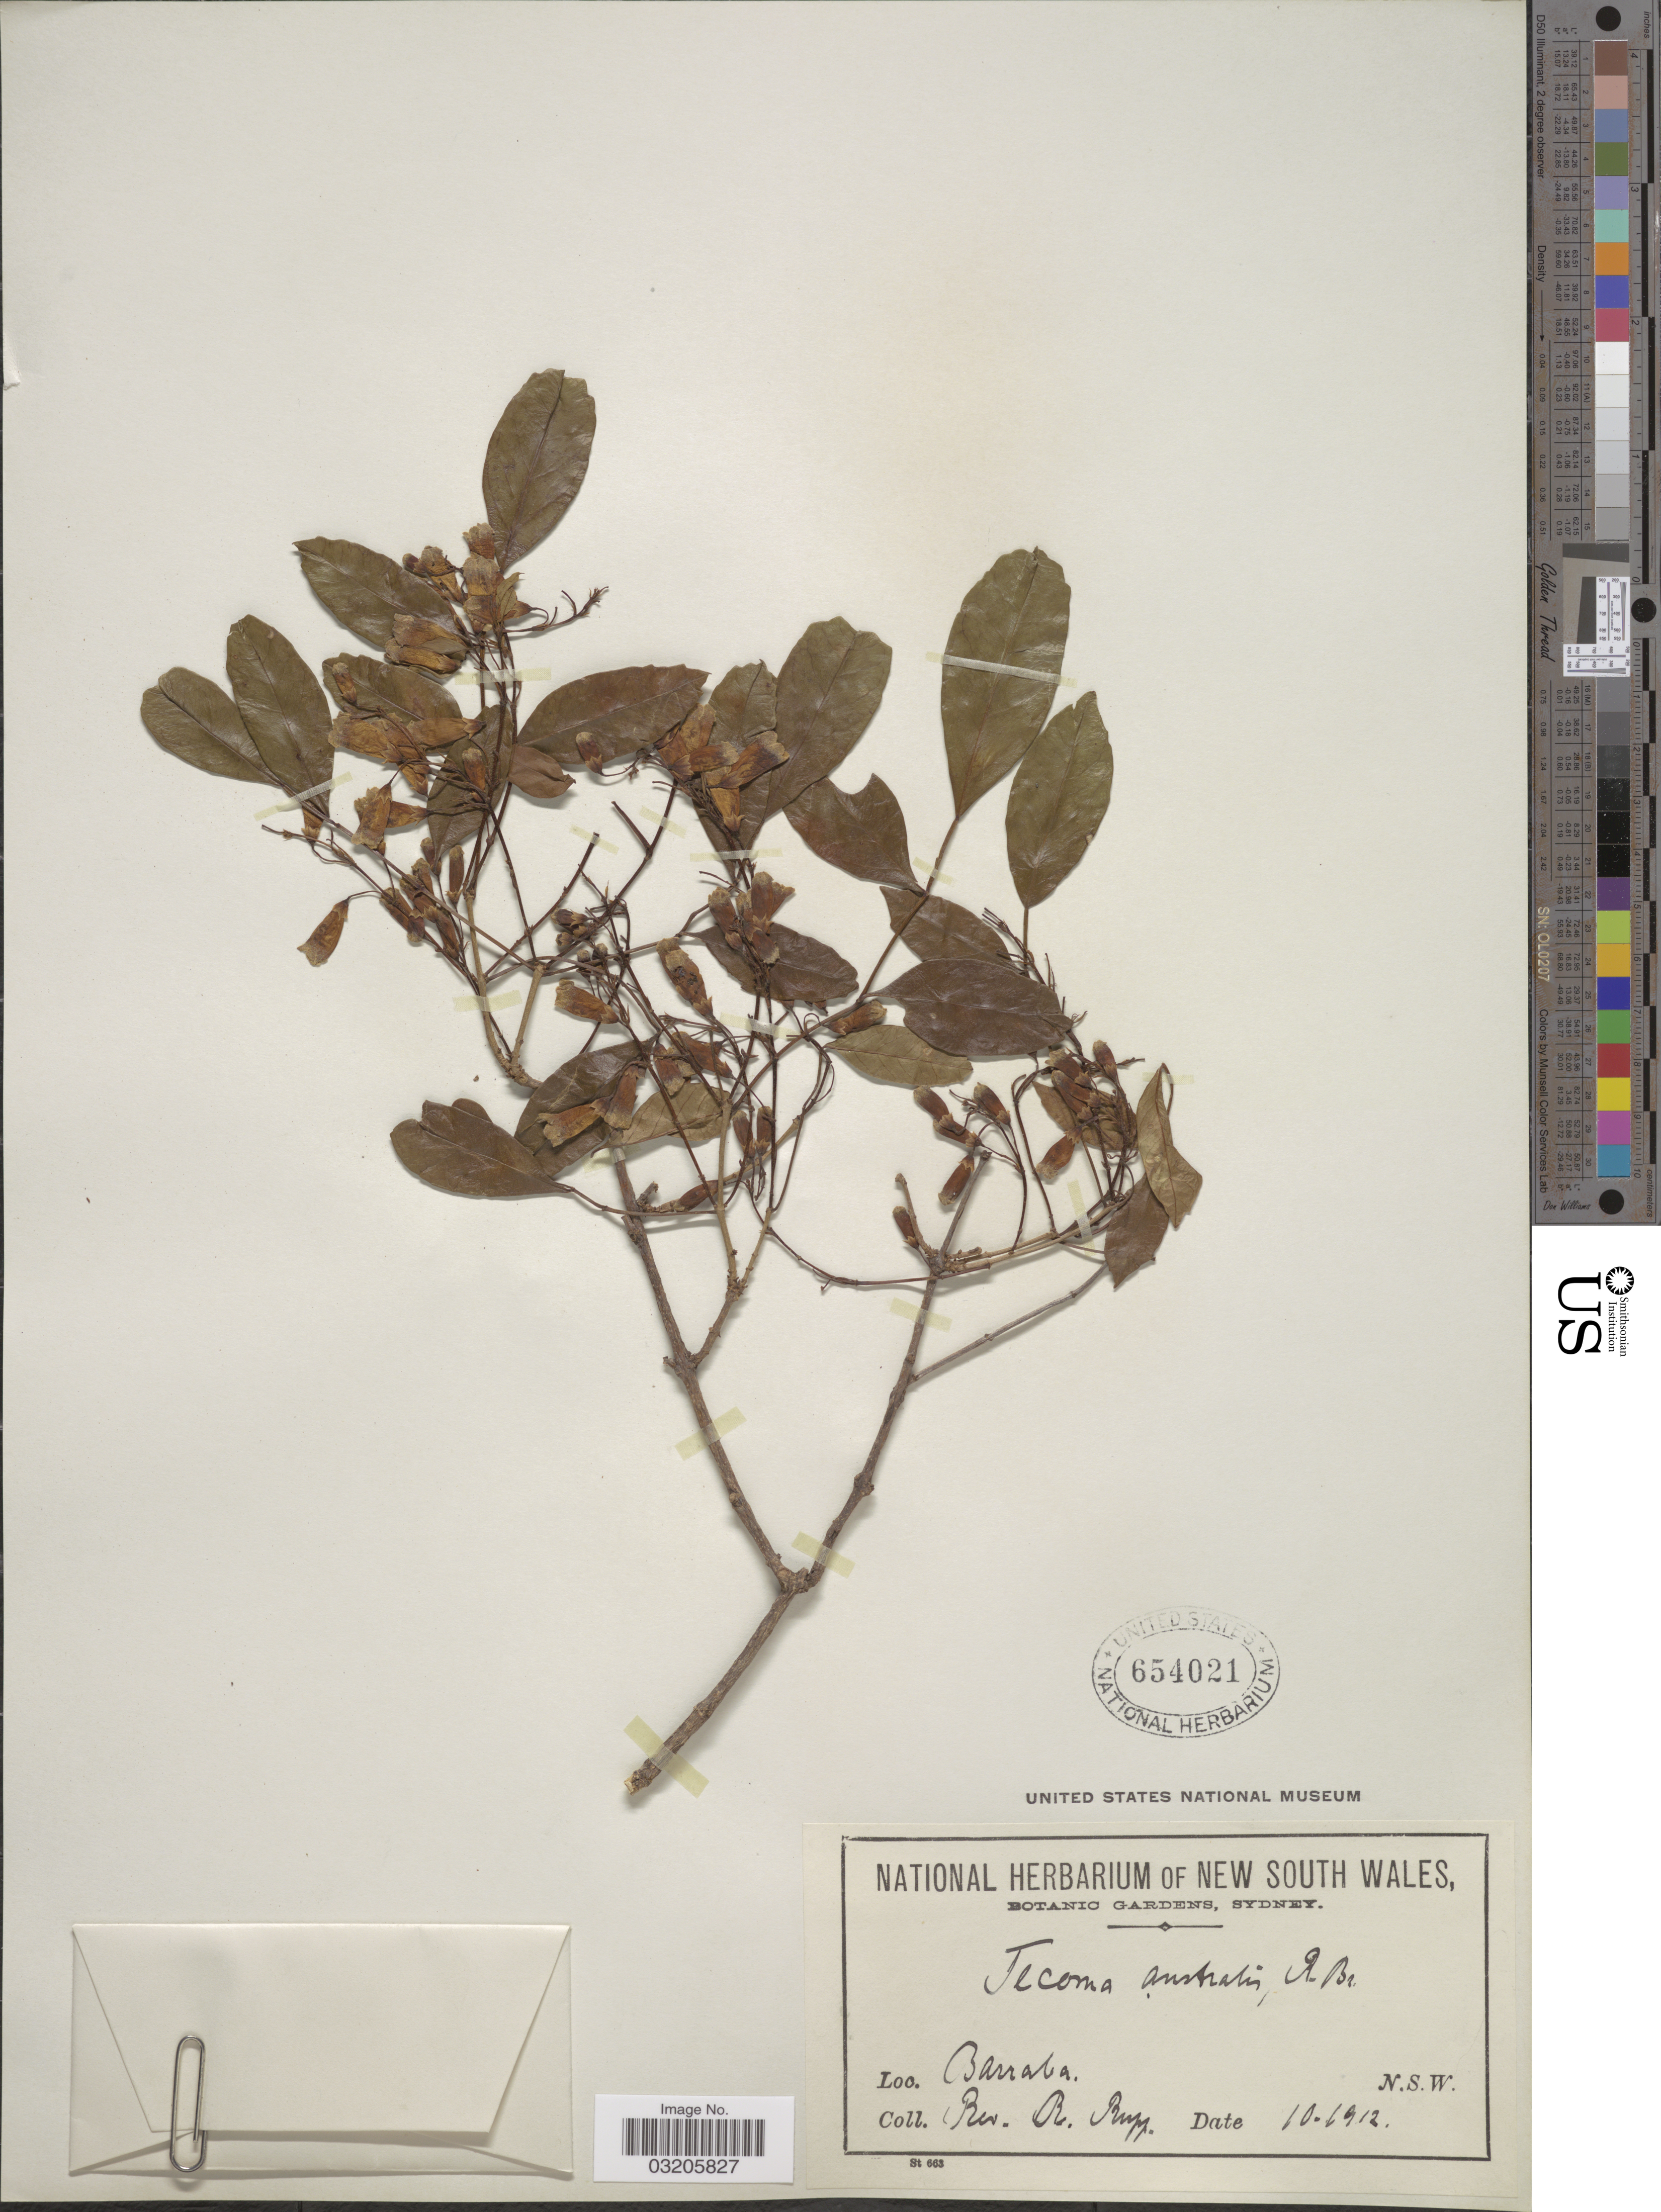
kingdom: Plantae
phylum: Tracheophyta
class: Magnoliopsida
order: Lamiales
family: Bignoniaceae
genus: Tecoma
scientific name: Tecoma australis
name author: R. Br.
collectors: H. Rupp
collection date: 1912-10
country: Australia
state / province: New South Wales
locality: Barraba.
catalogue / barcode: US 654021